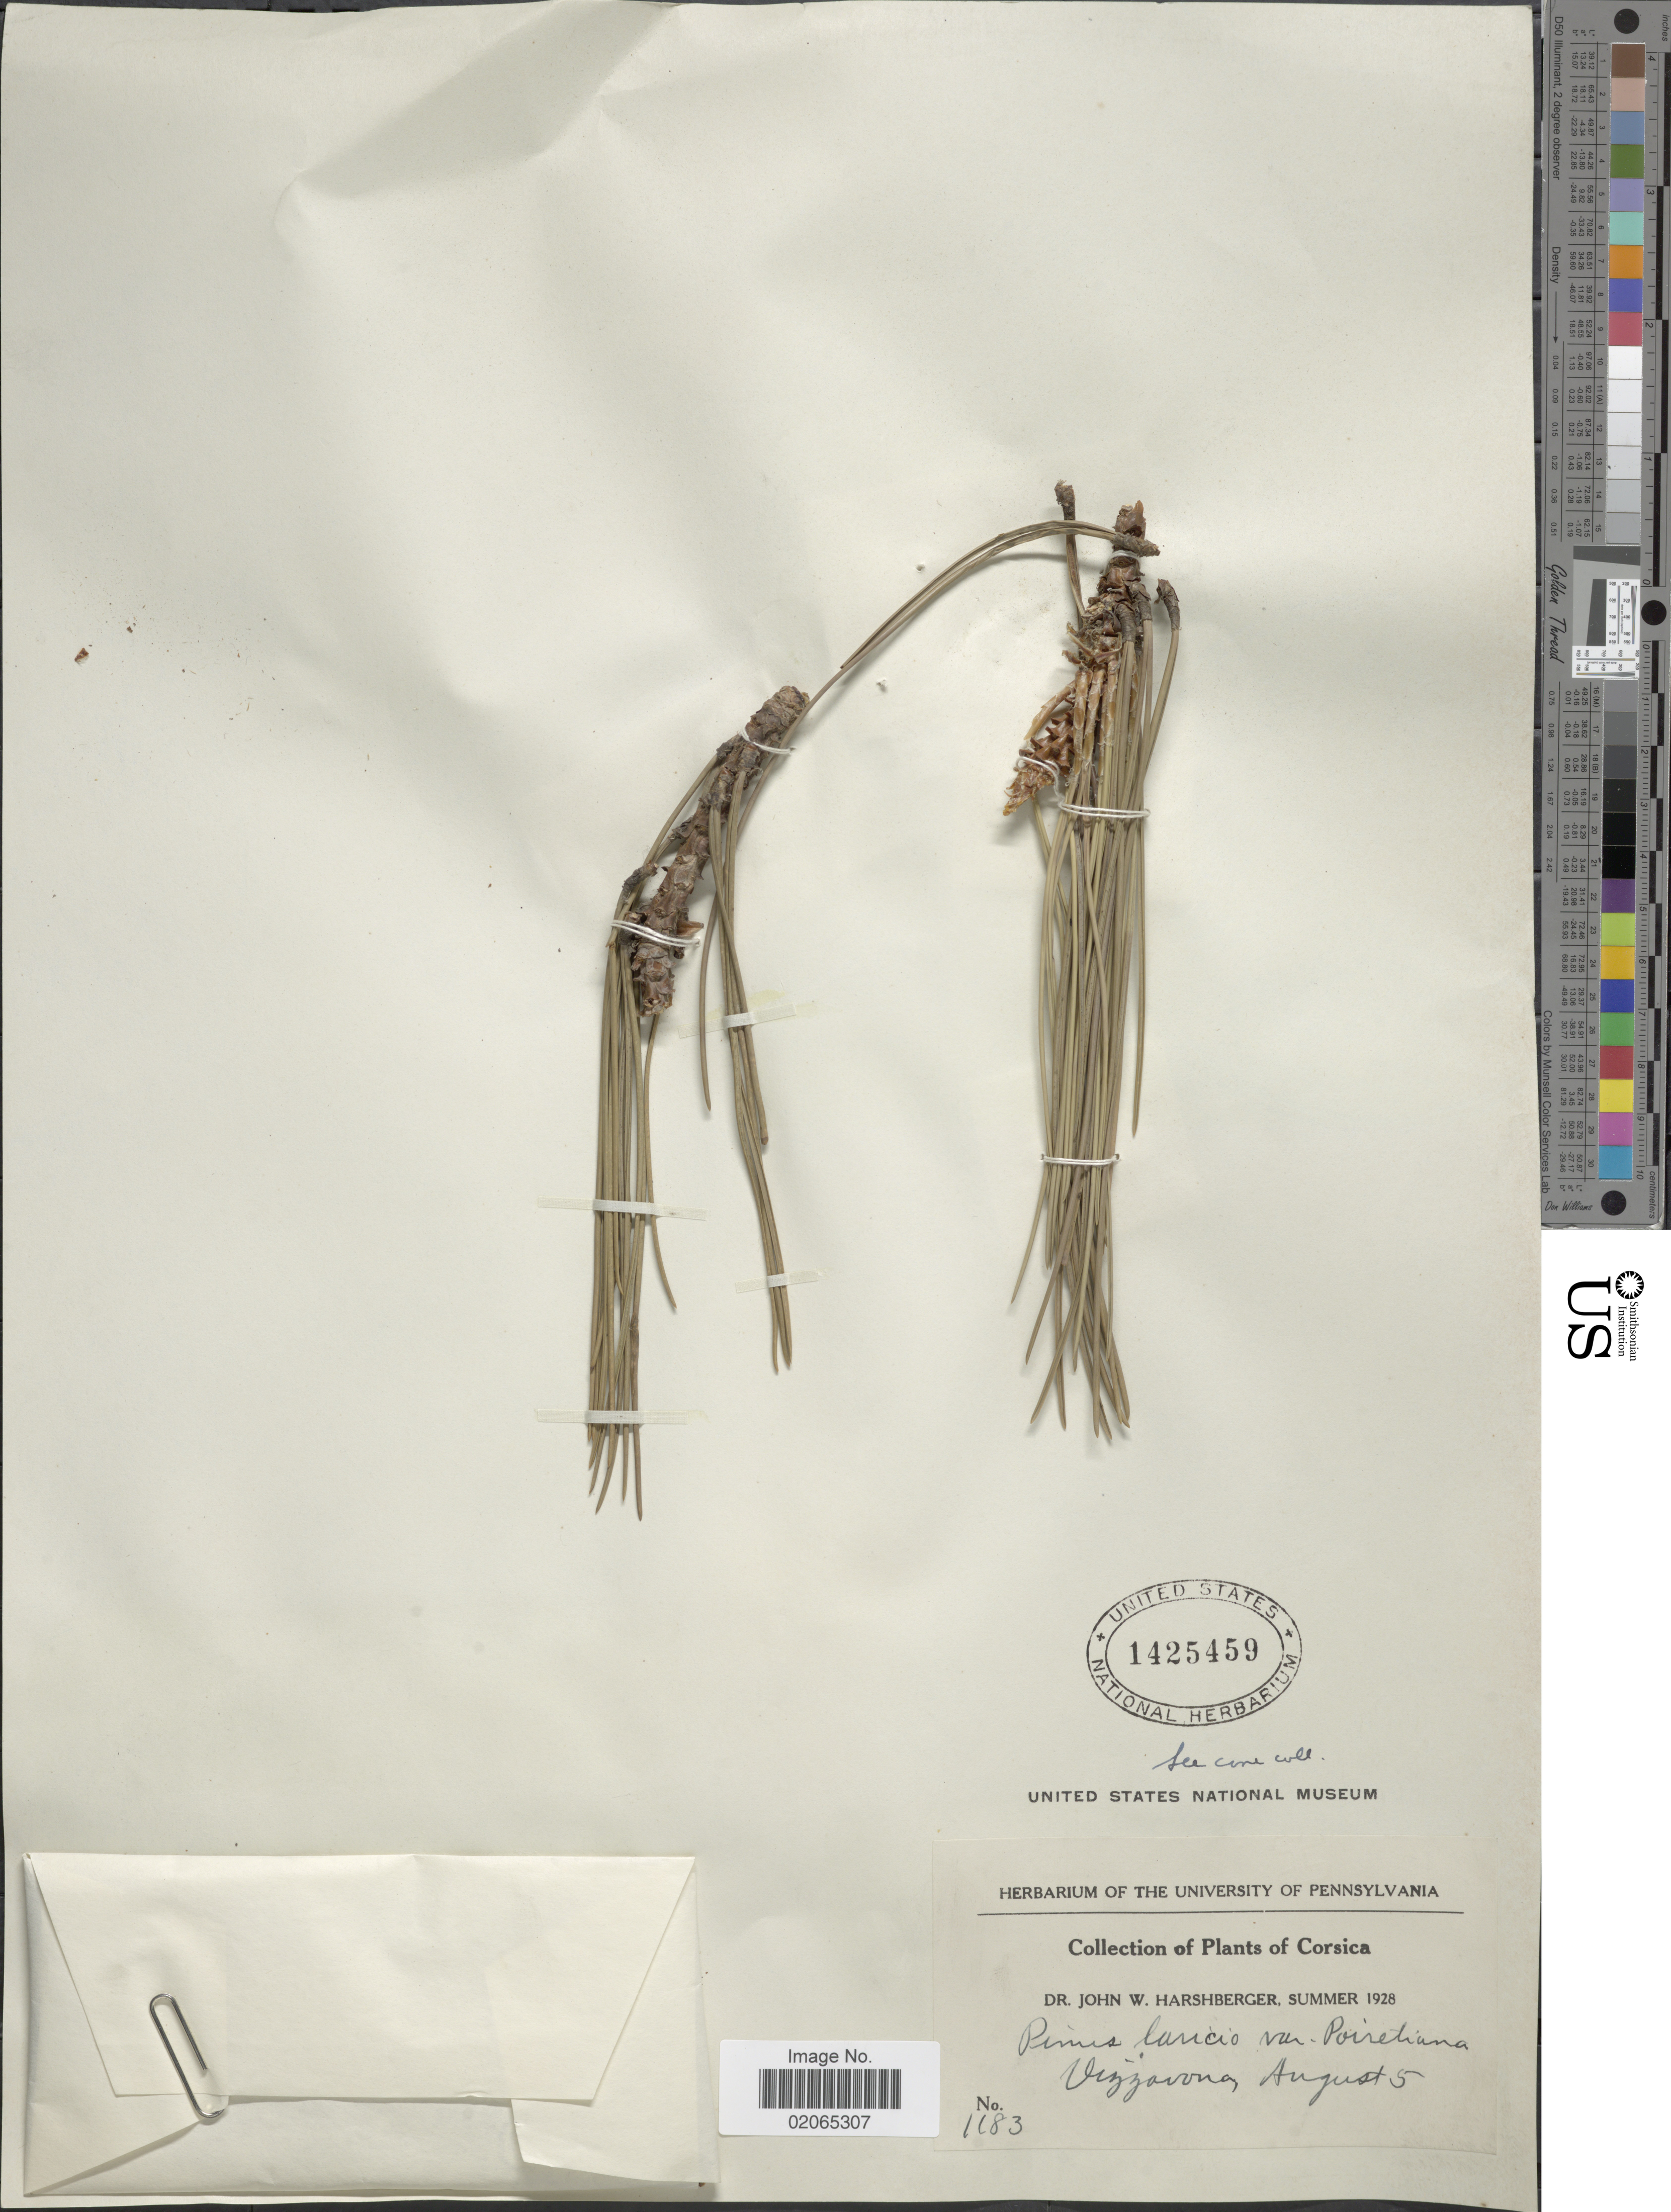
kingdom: Plantae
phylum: Tracheophyta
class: Pinopsida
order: Pinales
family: Pinaceae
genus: Pinus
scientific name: Pinus nigra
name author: Arnold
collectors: J. W. Harshberger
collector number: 1183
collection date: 1928-08-05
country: France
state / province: Corsica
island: Corse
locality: Vizzovona [interpreted]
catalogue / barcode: US 1425459